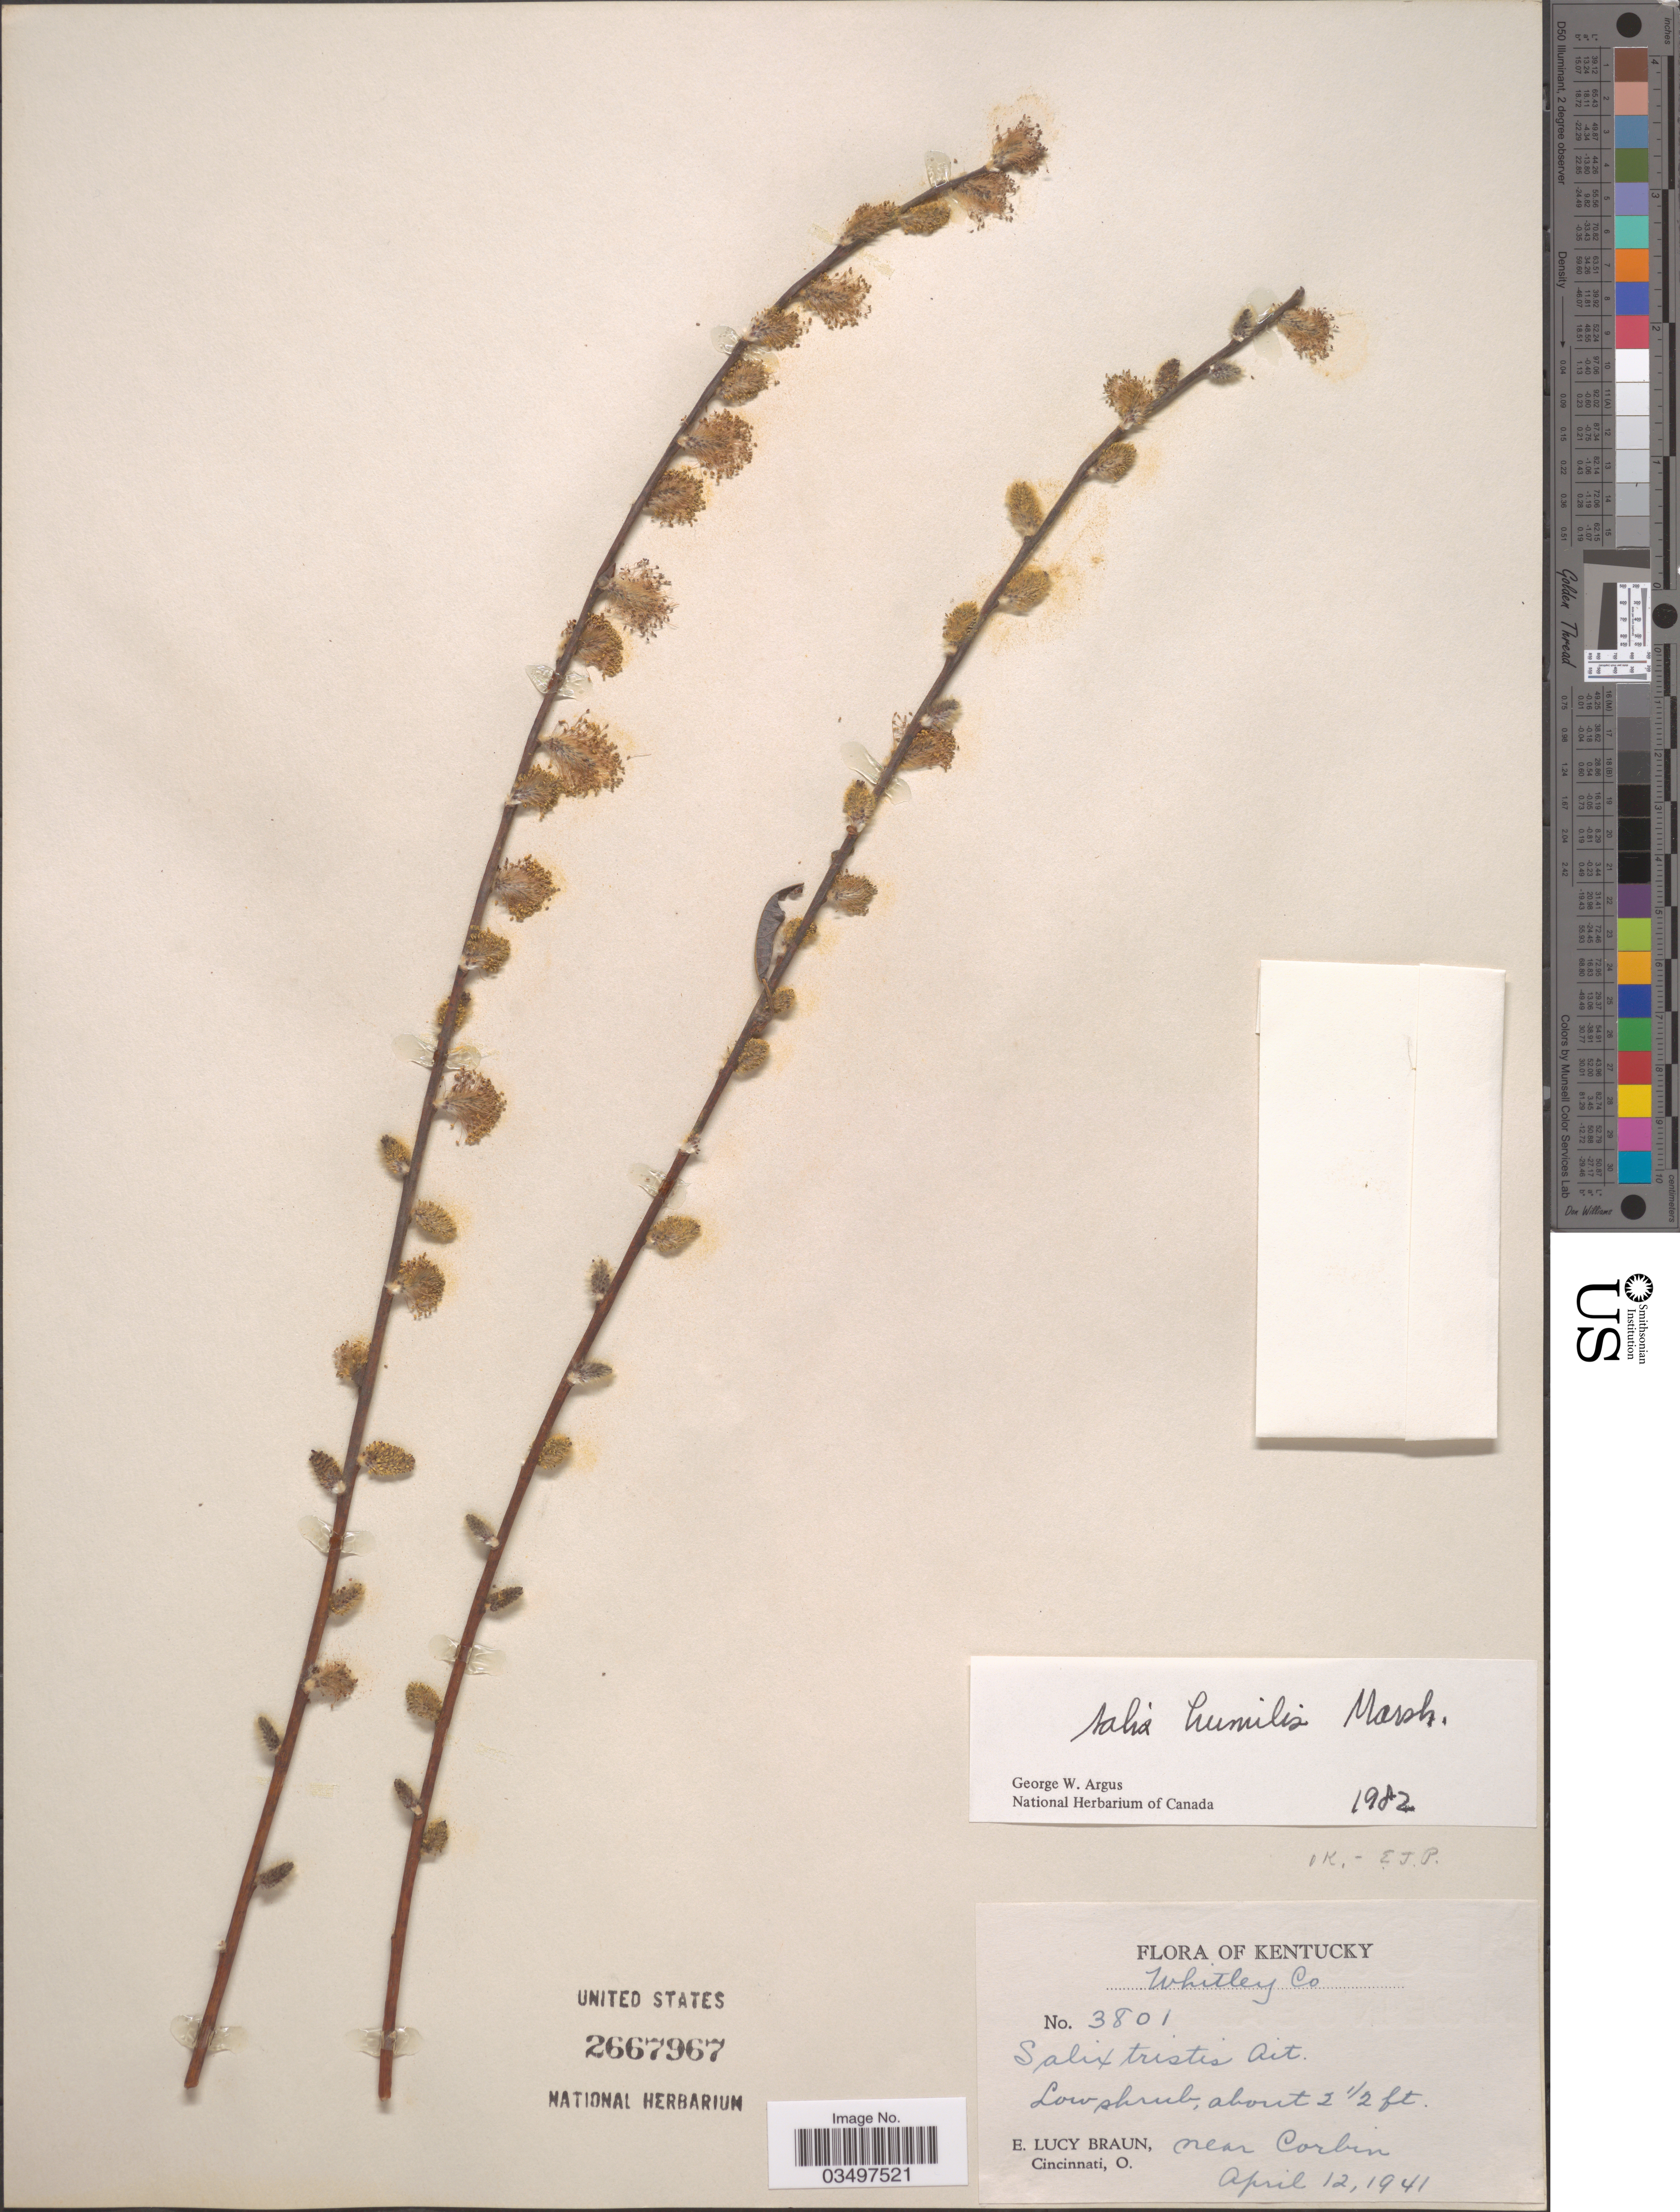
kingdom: Plantae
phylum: Tracheophyta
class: Magnoliopsida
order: Malpighiales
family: Salicaceae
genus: Salix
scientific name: Salix humilis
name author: Marshall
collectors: E. L. Braun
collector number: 3801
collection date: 1941-04-12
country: United States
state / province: Kentucky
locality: Whitley Co. Near Corbin.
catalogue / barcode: US 2667967